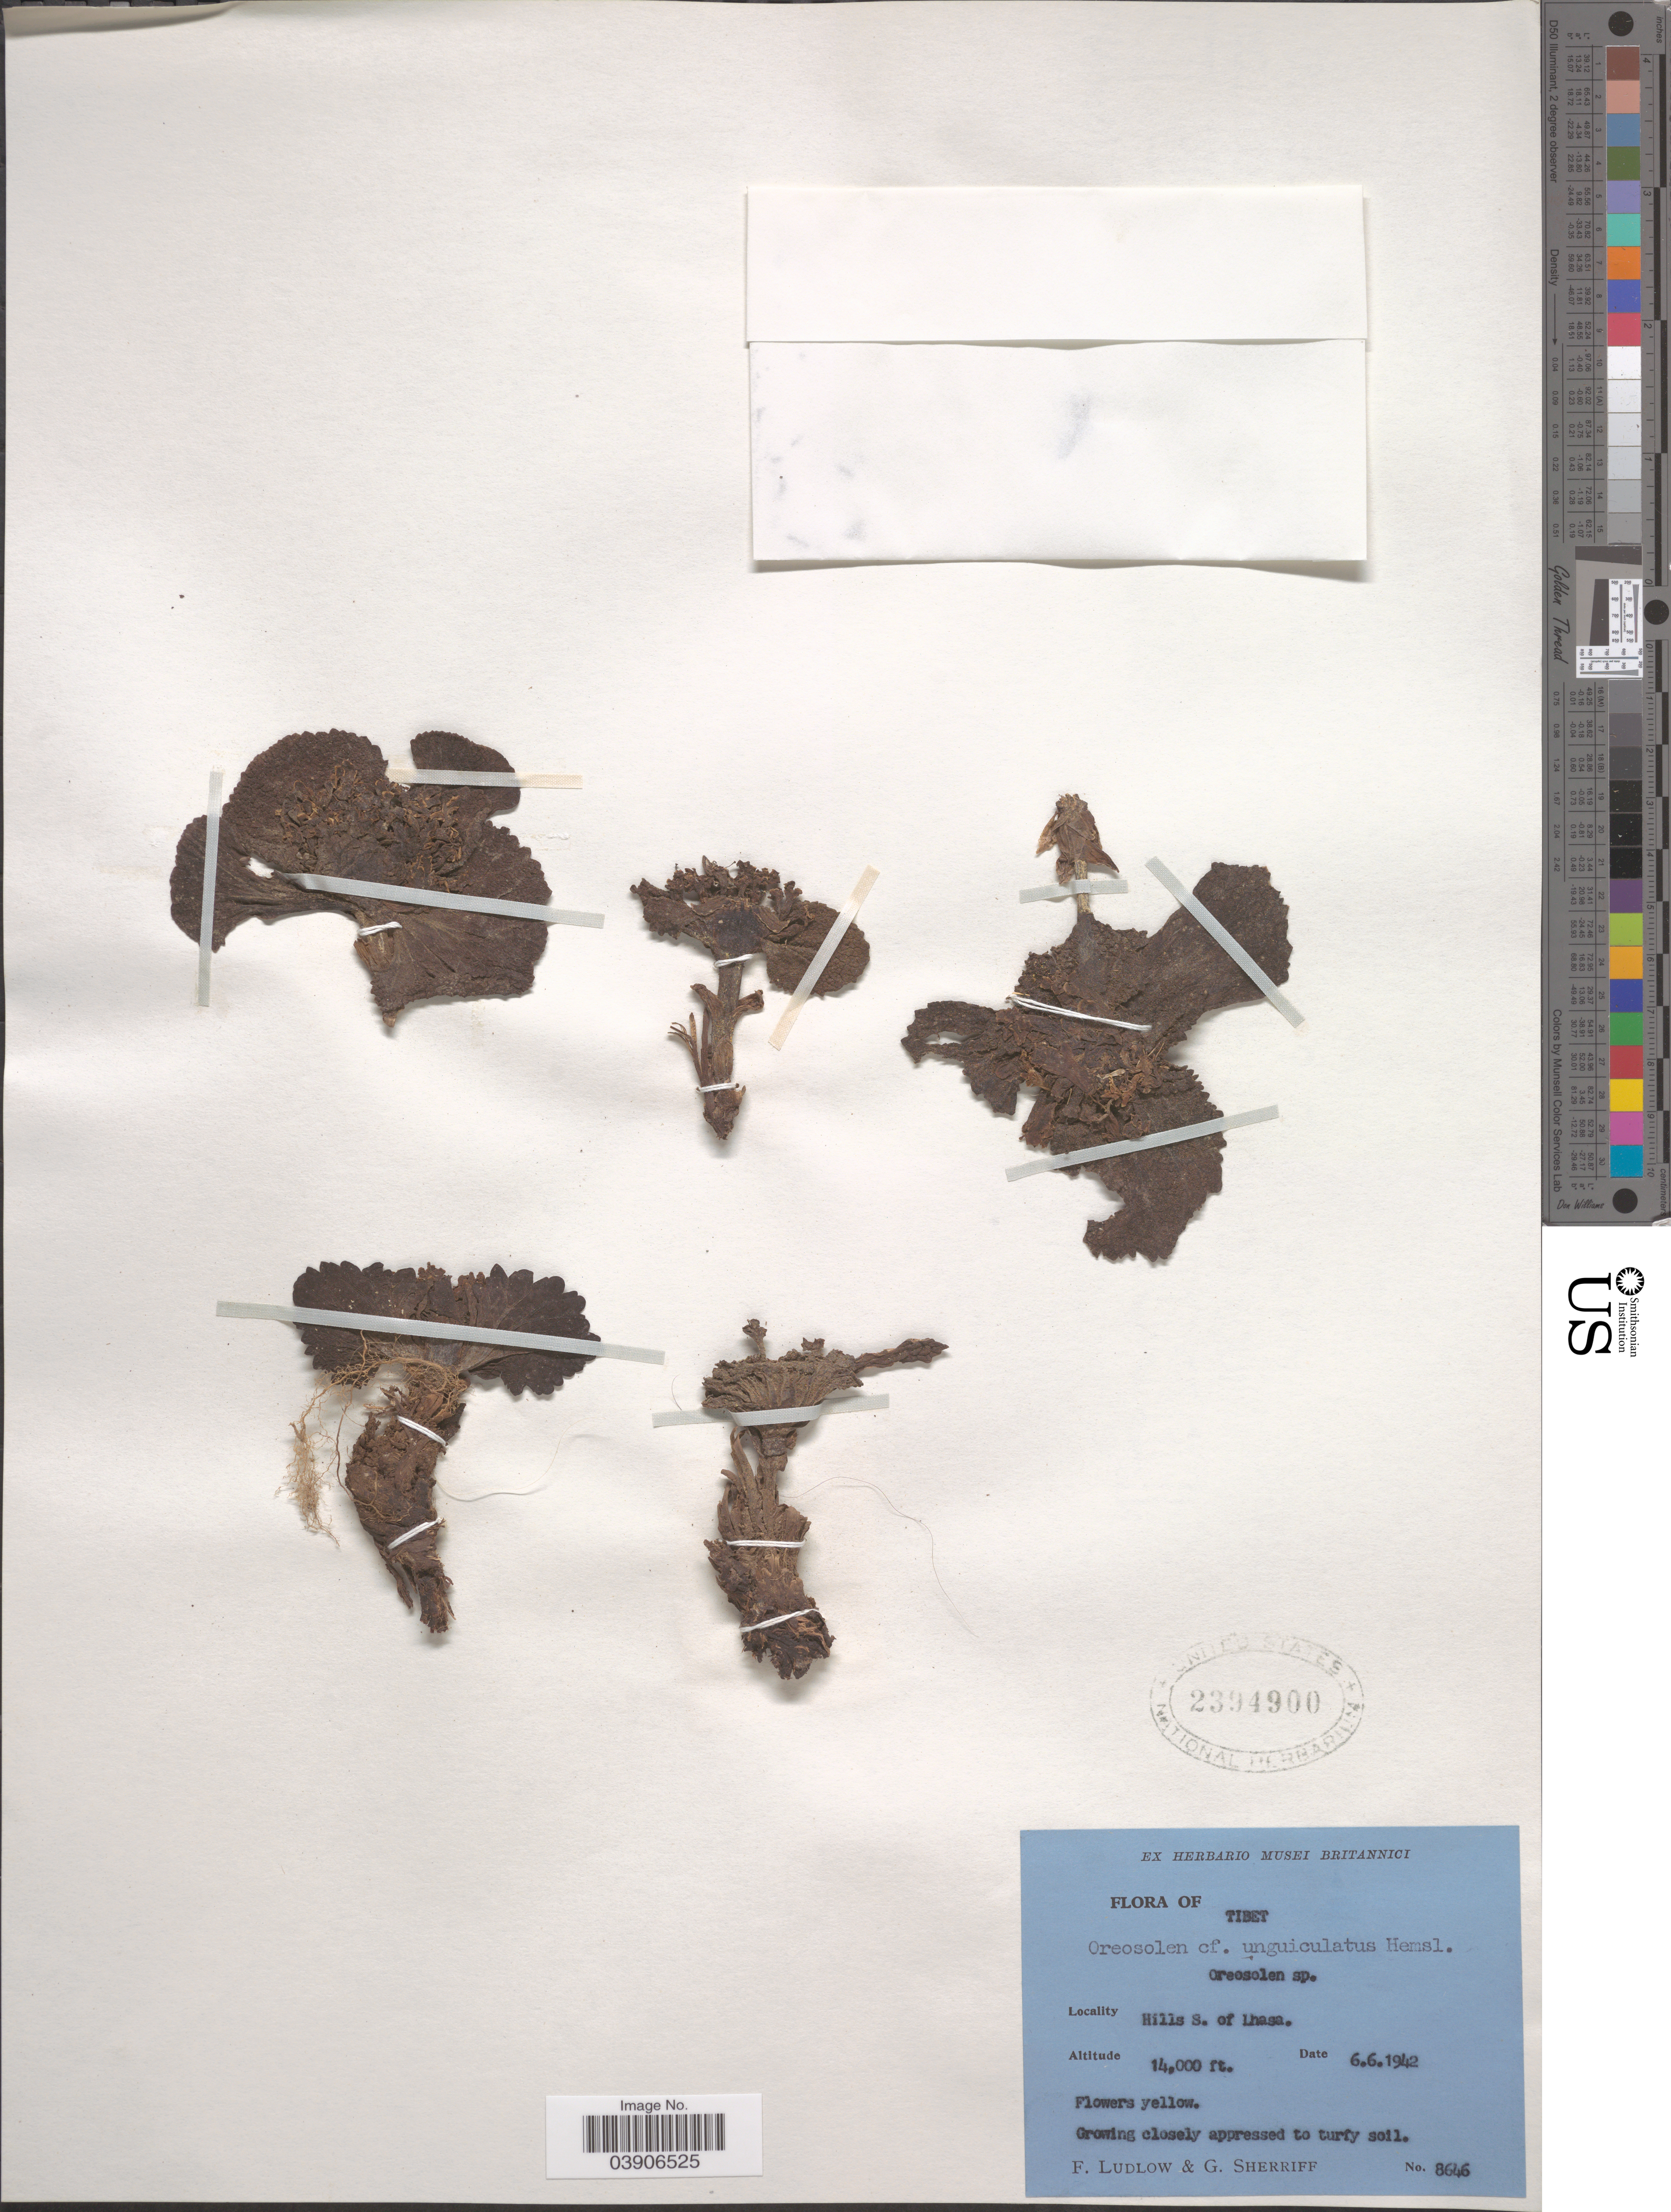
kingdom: Plantae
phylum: Tracheophyta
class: Magnoliopsida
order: Lamiales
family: Scrophulariaceae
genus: Oreosolen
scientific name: Oreosolen unguiculatus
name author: Hemsl.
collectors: F. Ludlow & G. Sheriff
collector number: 8646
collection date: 1942-06-06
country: China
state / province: Xizang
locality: Tibet. Hills S. of Lhasa.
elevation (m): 4267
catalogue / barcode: US 2394900